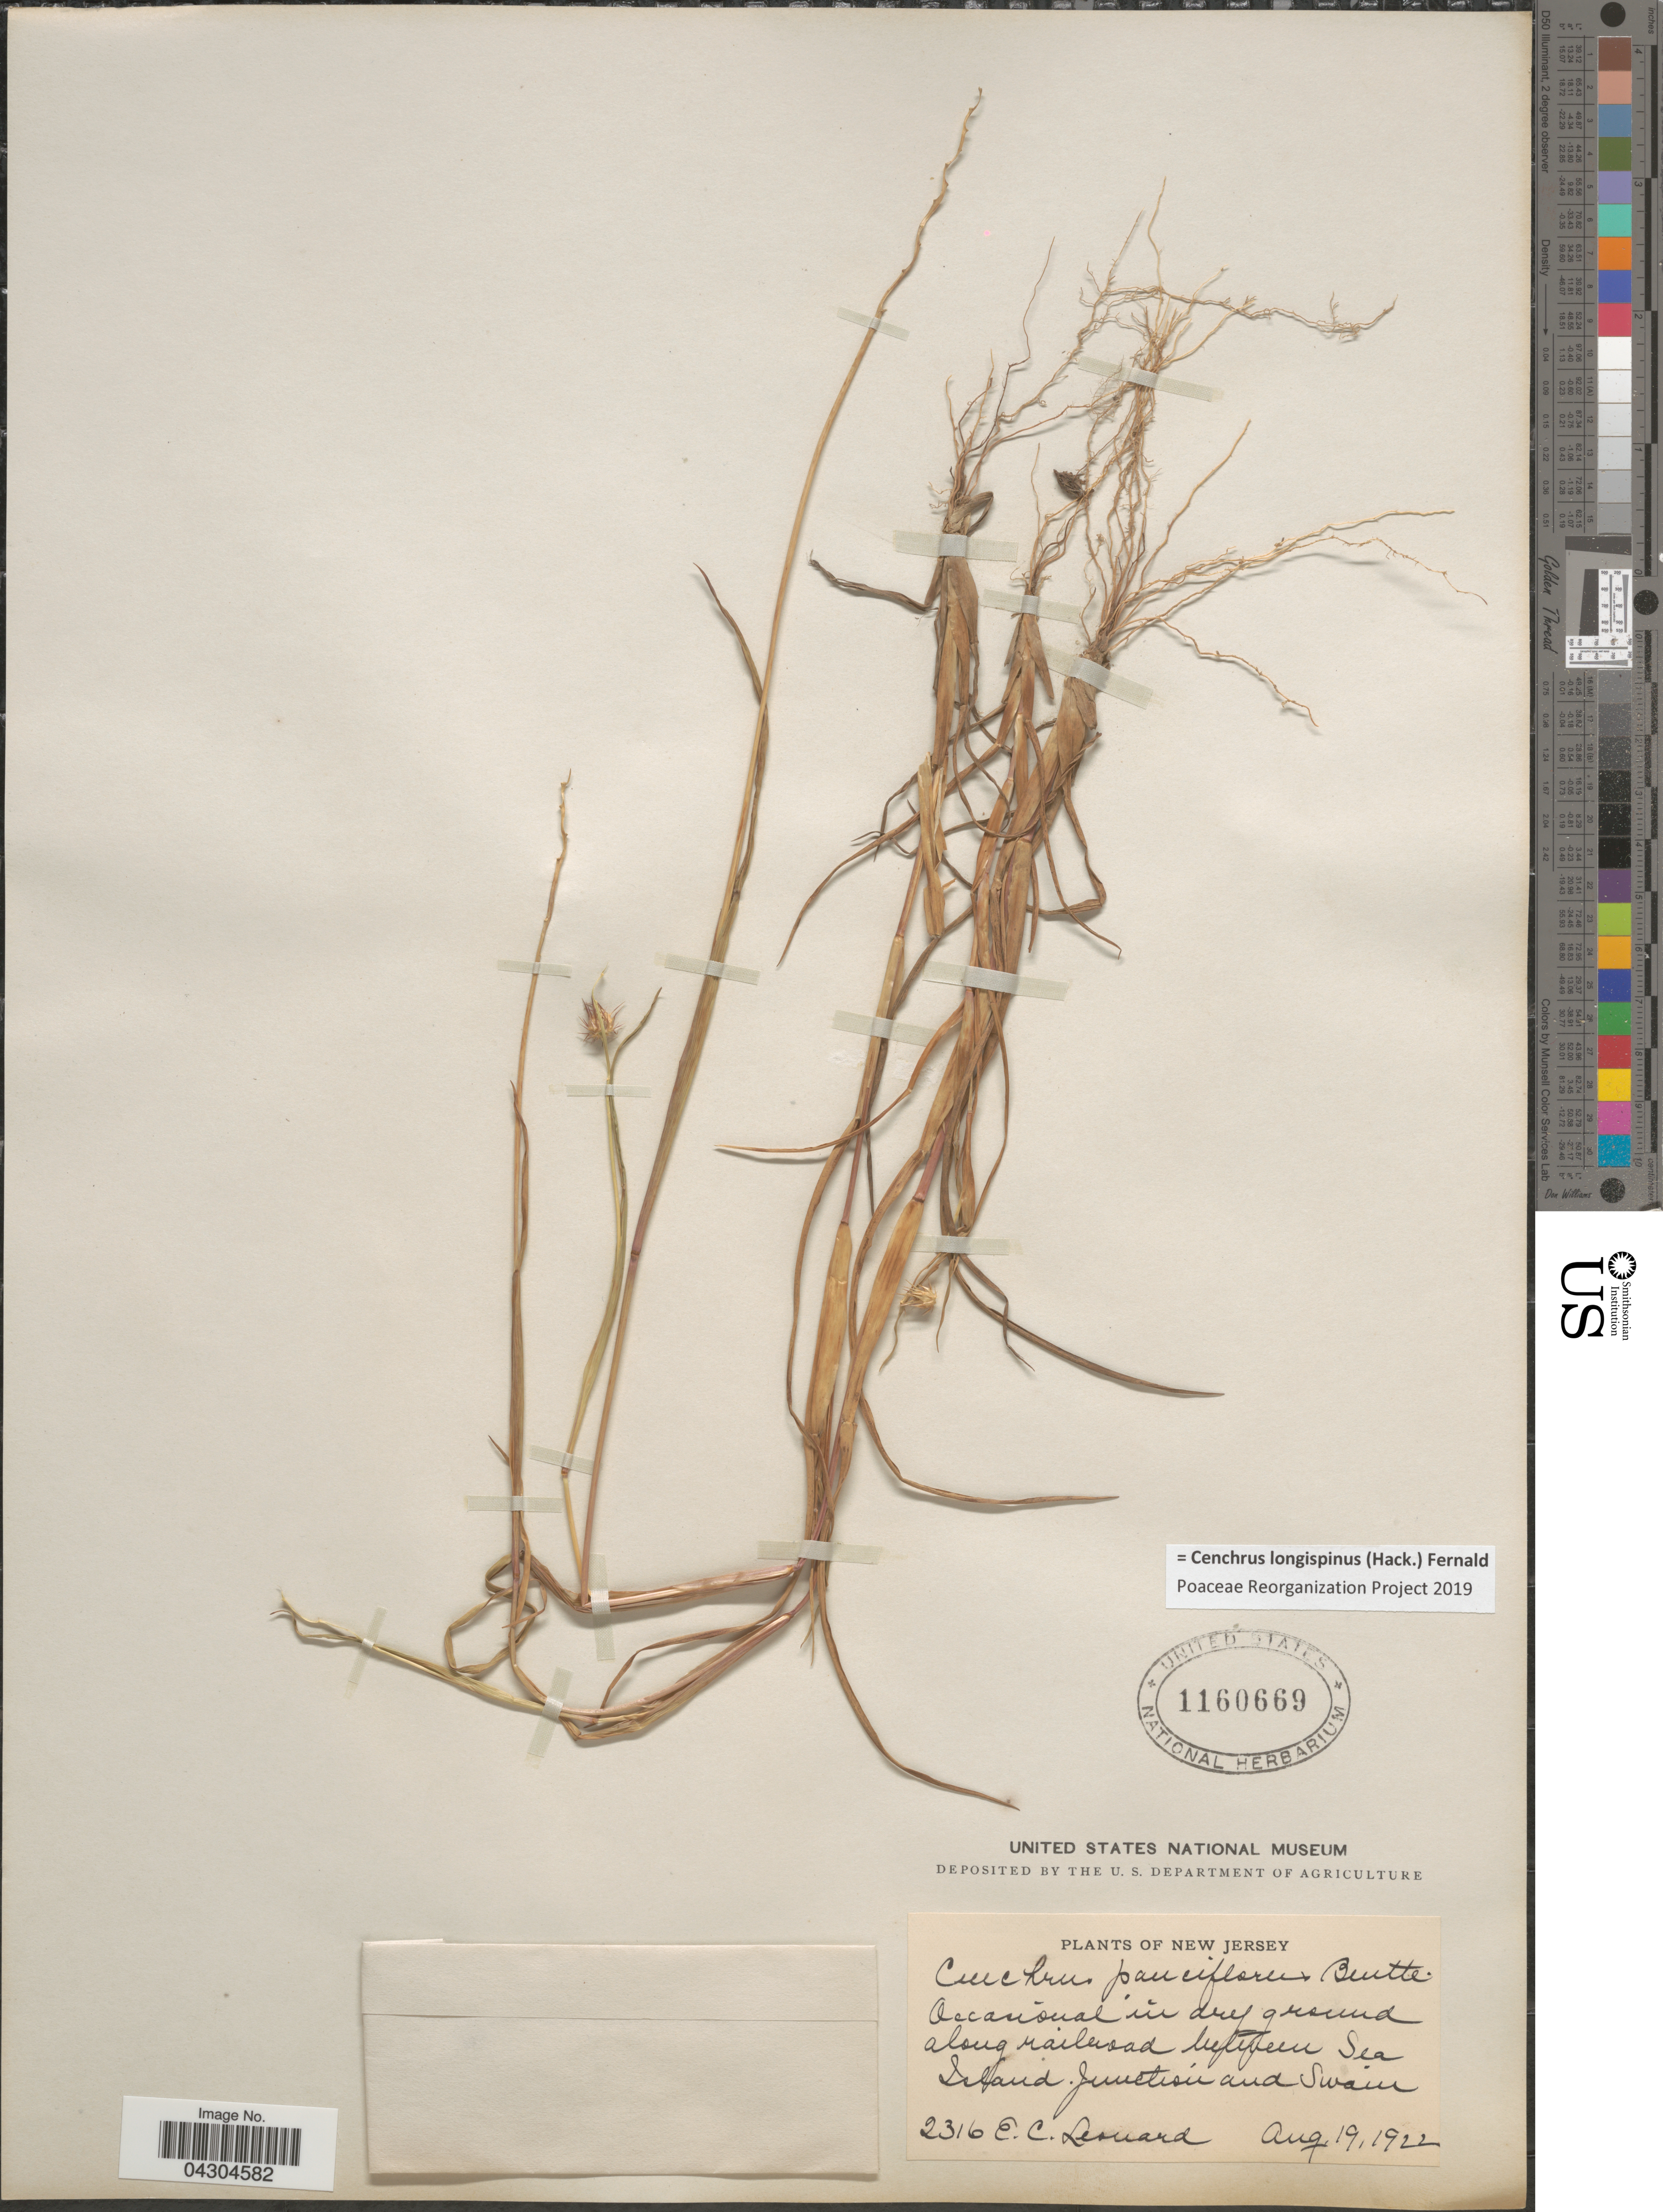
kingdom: Plantae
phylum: Tracheophyta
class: Liliopsida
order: Poales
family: Poaceae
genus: Cenchrus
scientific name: Cenchrus longispinus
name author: (Hack.) Fernald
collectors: E. C. Leonard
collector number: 2316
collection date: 1922-08-19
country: United States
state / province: New Jersey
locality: Occasional in dry ground along railroad between Sea Island. Junction and Swain.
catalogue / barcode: US 1160669